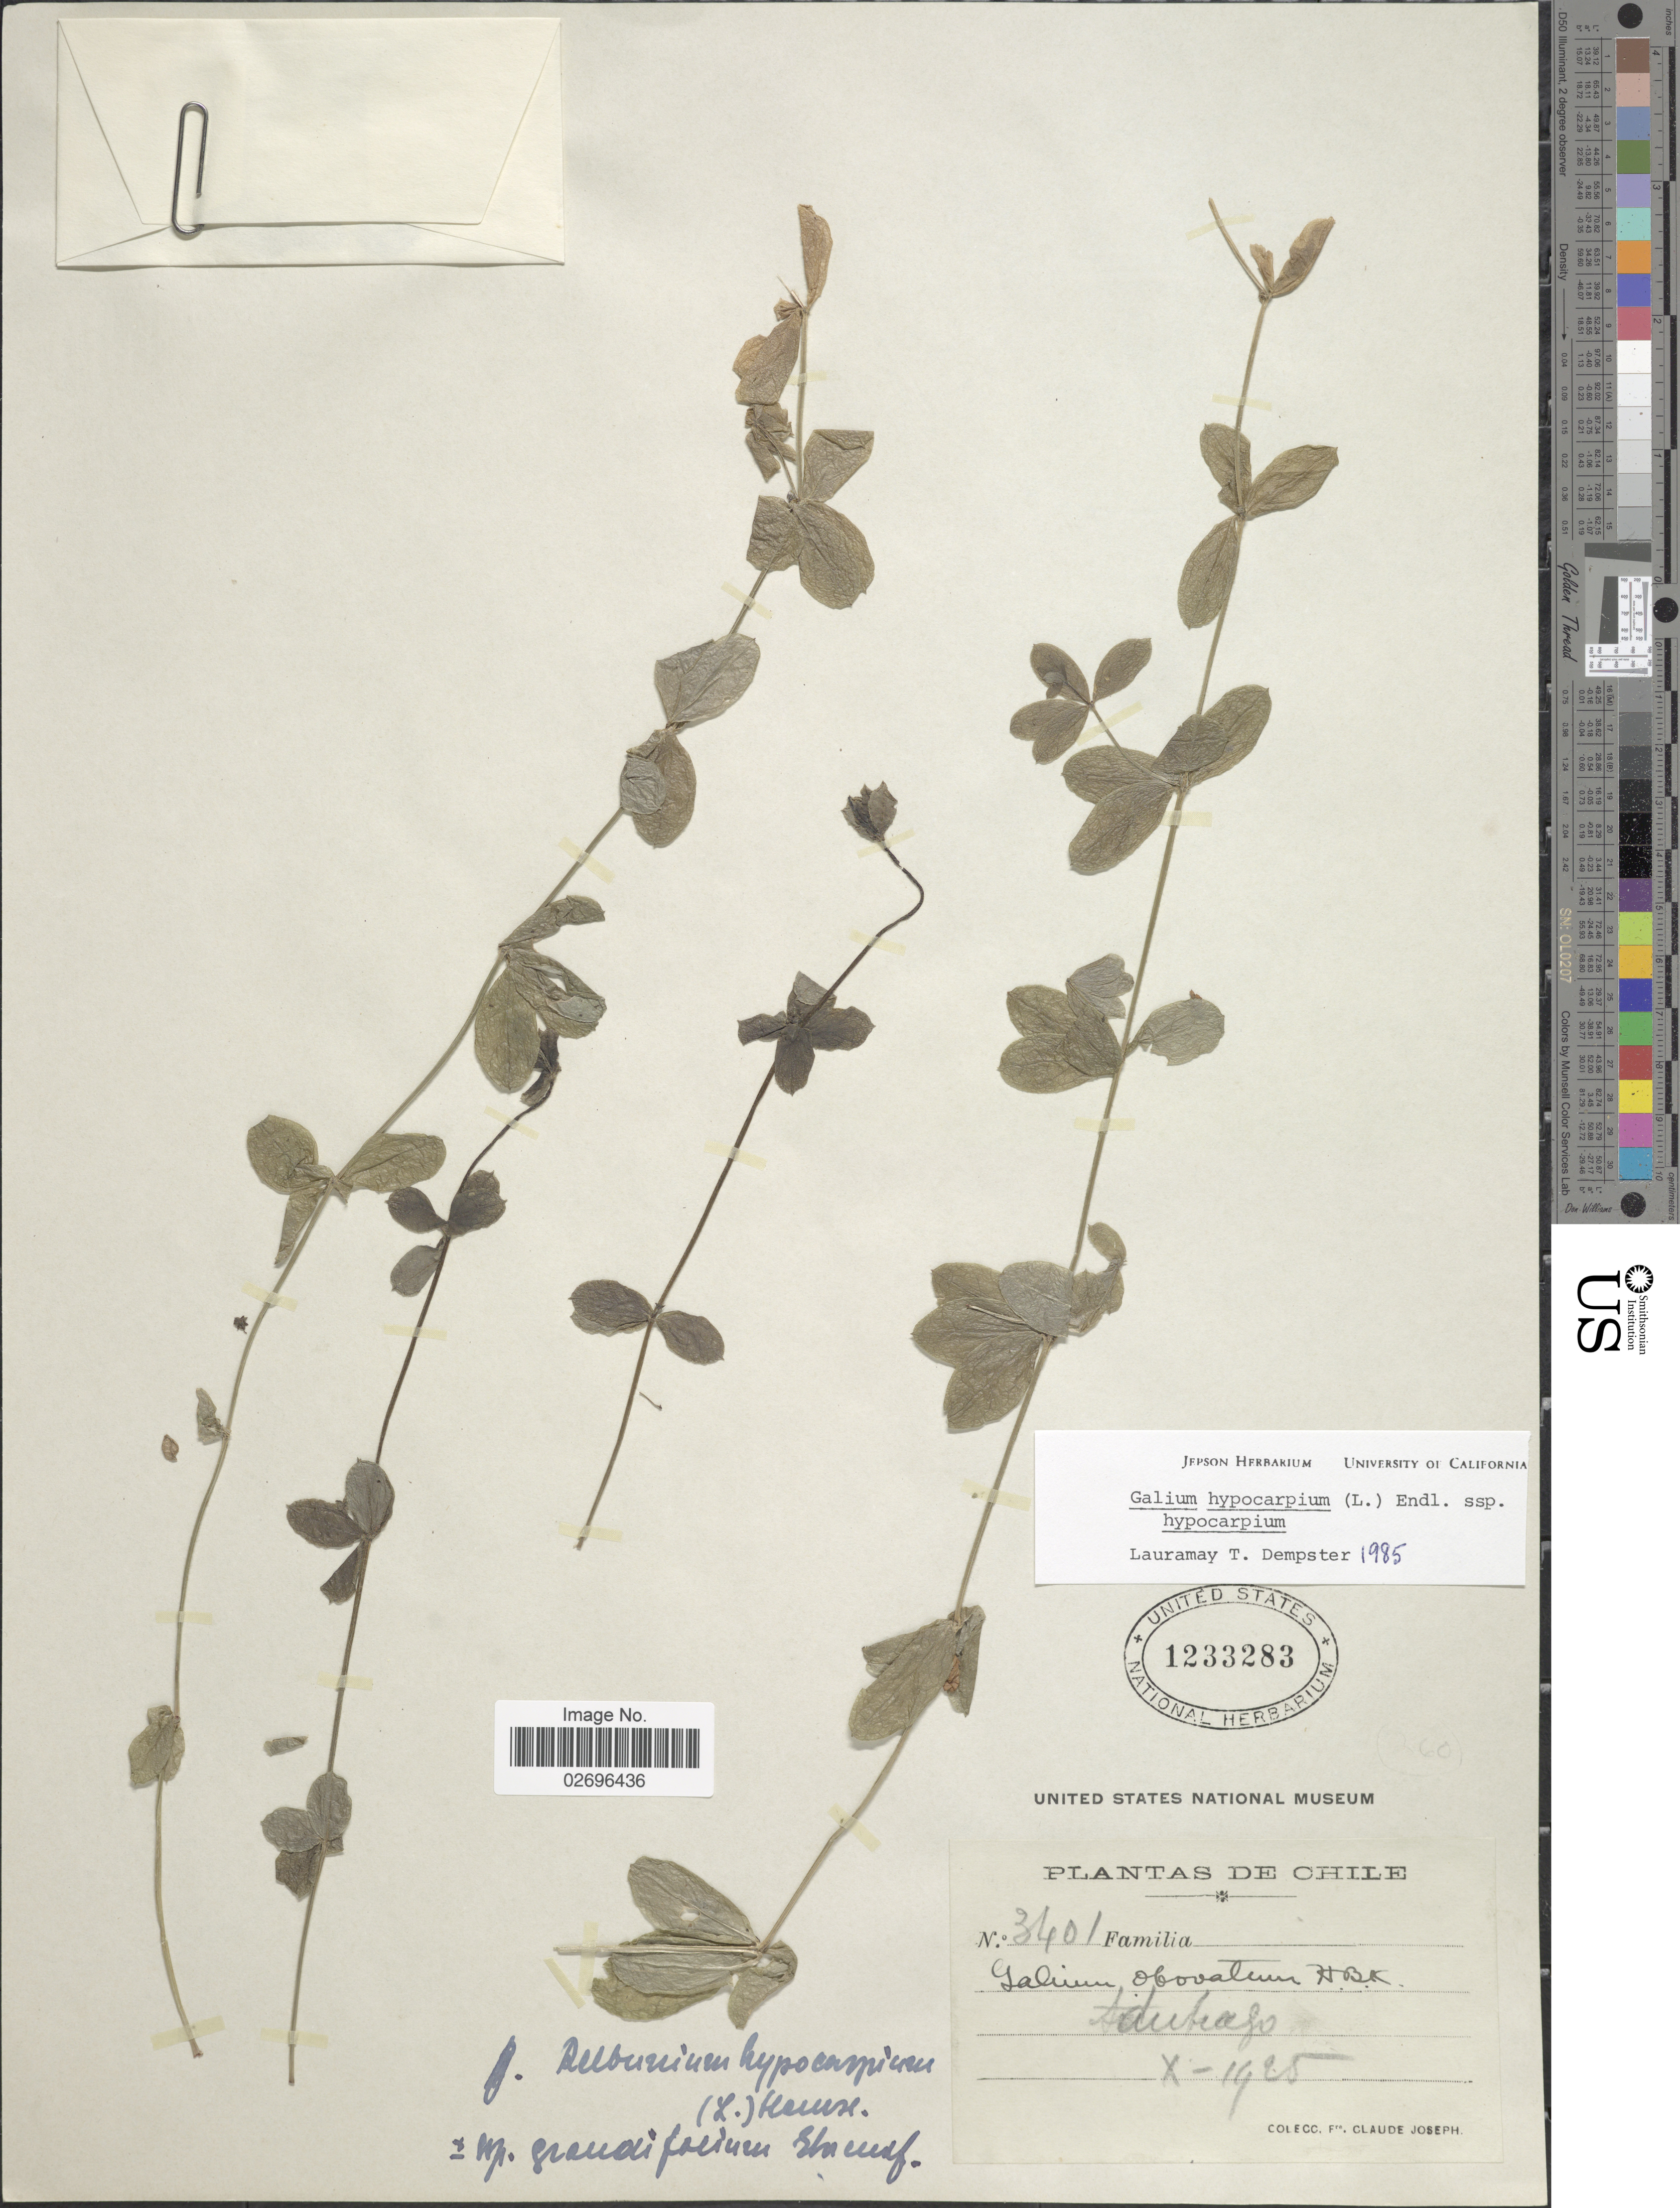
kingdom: Plantae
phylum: Tracheophyta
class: Magnoliopsida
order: Gentianales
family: Rubiaceae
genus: Galium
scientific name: Galium hypocarpium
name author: (L.) Endl. ex Griseb.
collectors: Bro. Claude-Joseph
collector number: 3401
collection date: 1925-10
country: Chile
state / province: Región Metropolitana (RM)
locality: Santiago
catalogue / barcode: US 1233283